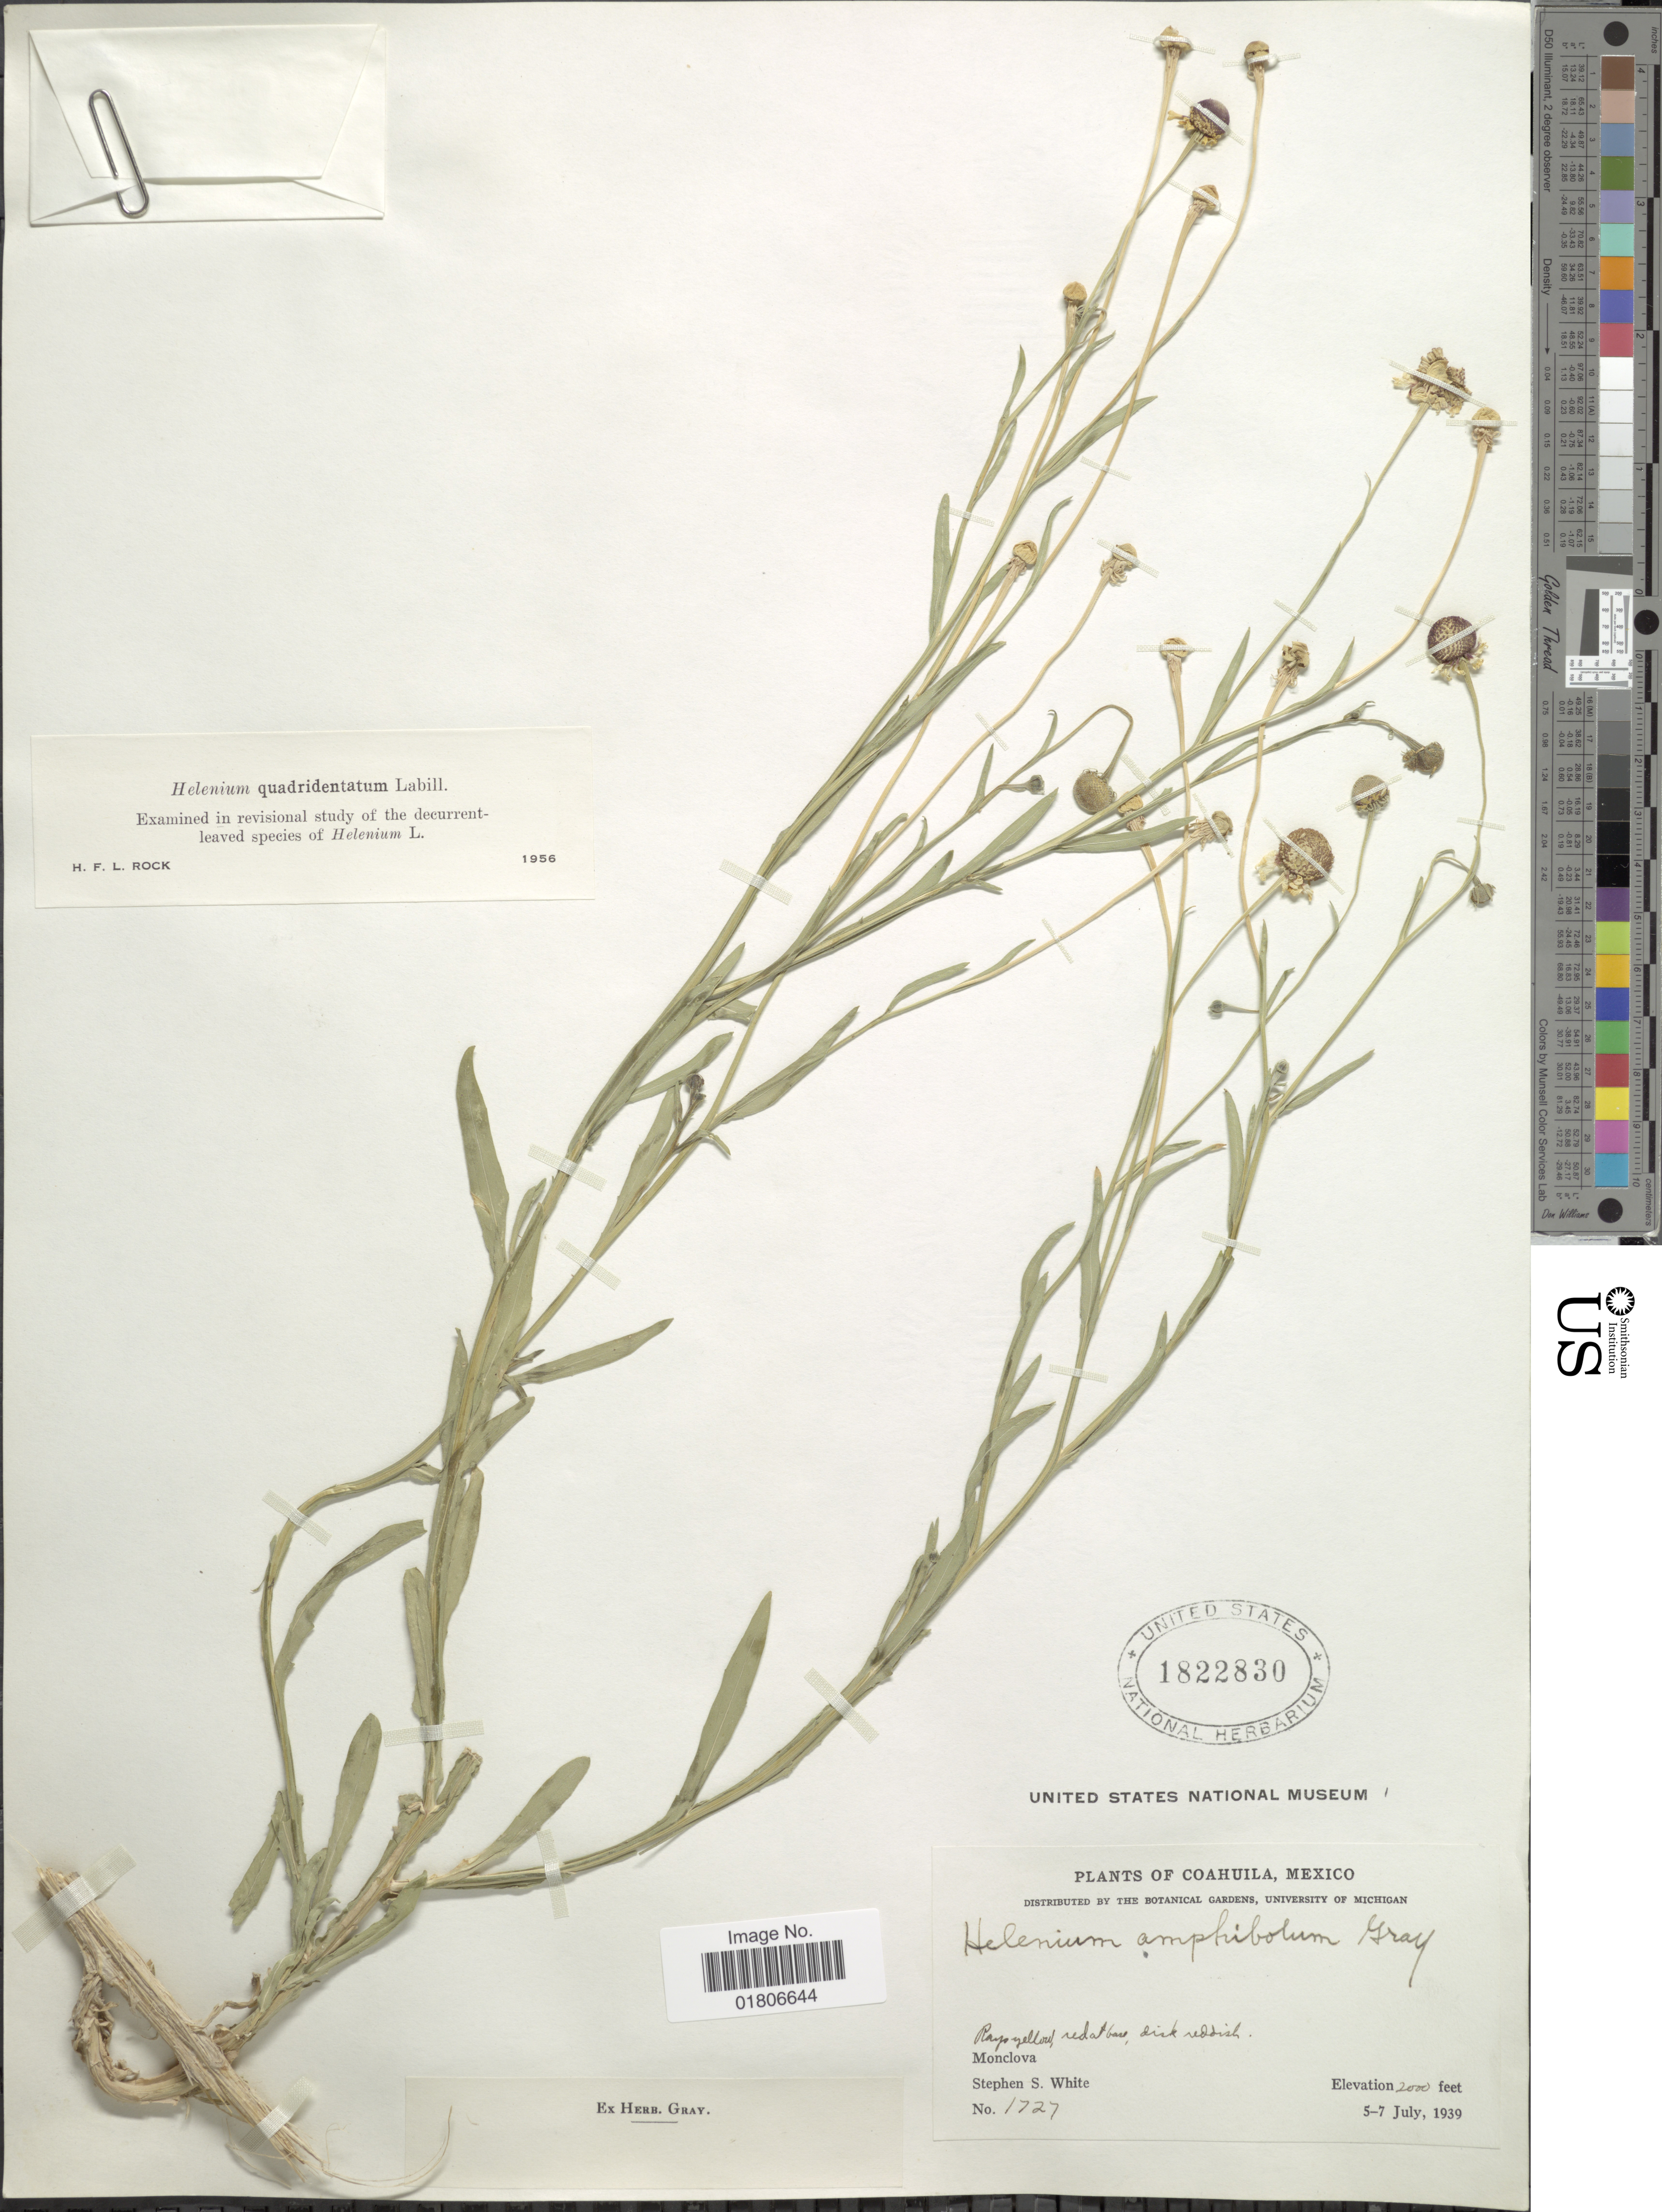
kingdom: Plantae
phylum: Tracheophyta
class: Magnoliopsida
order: Asterales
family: Asteraceae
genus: Helenium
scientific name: Helenium quadridentatum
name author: Labill.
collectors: S. S. White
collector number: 1727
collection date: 1939-07-05/1939-07-07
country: Mexico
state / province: Coahuila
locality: Monclova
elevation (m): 610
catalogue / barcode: US 1822830